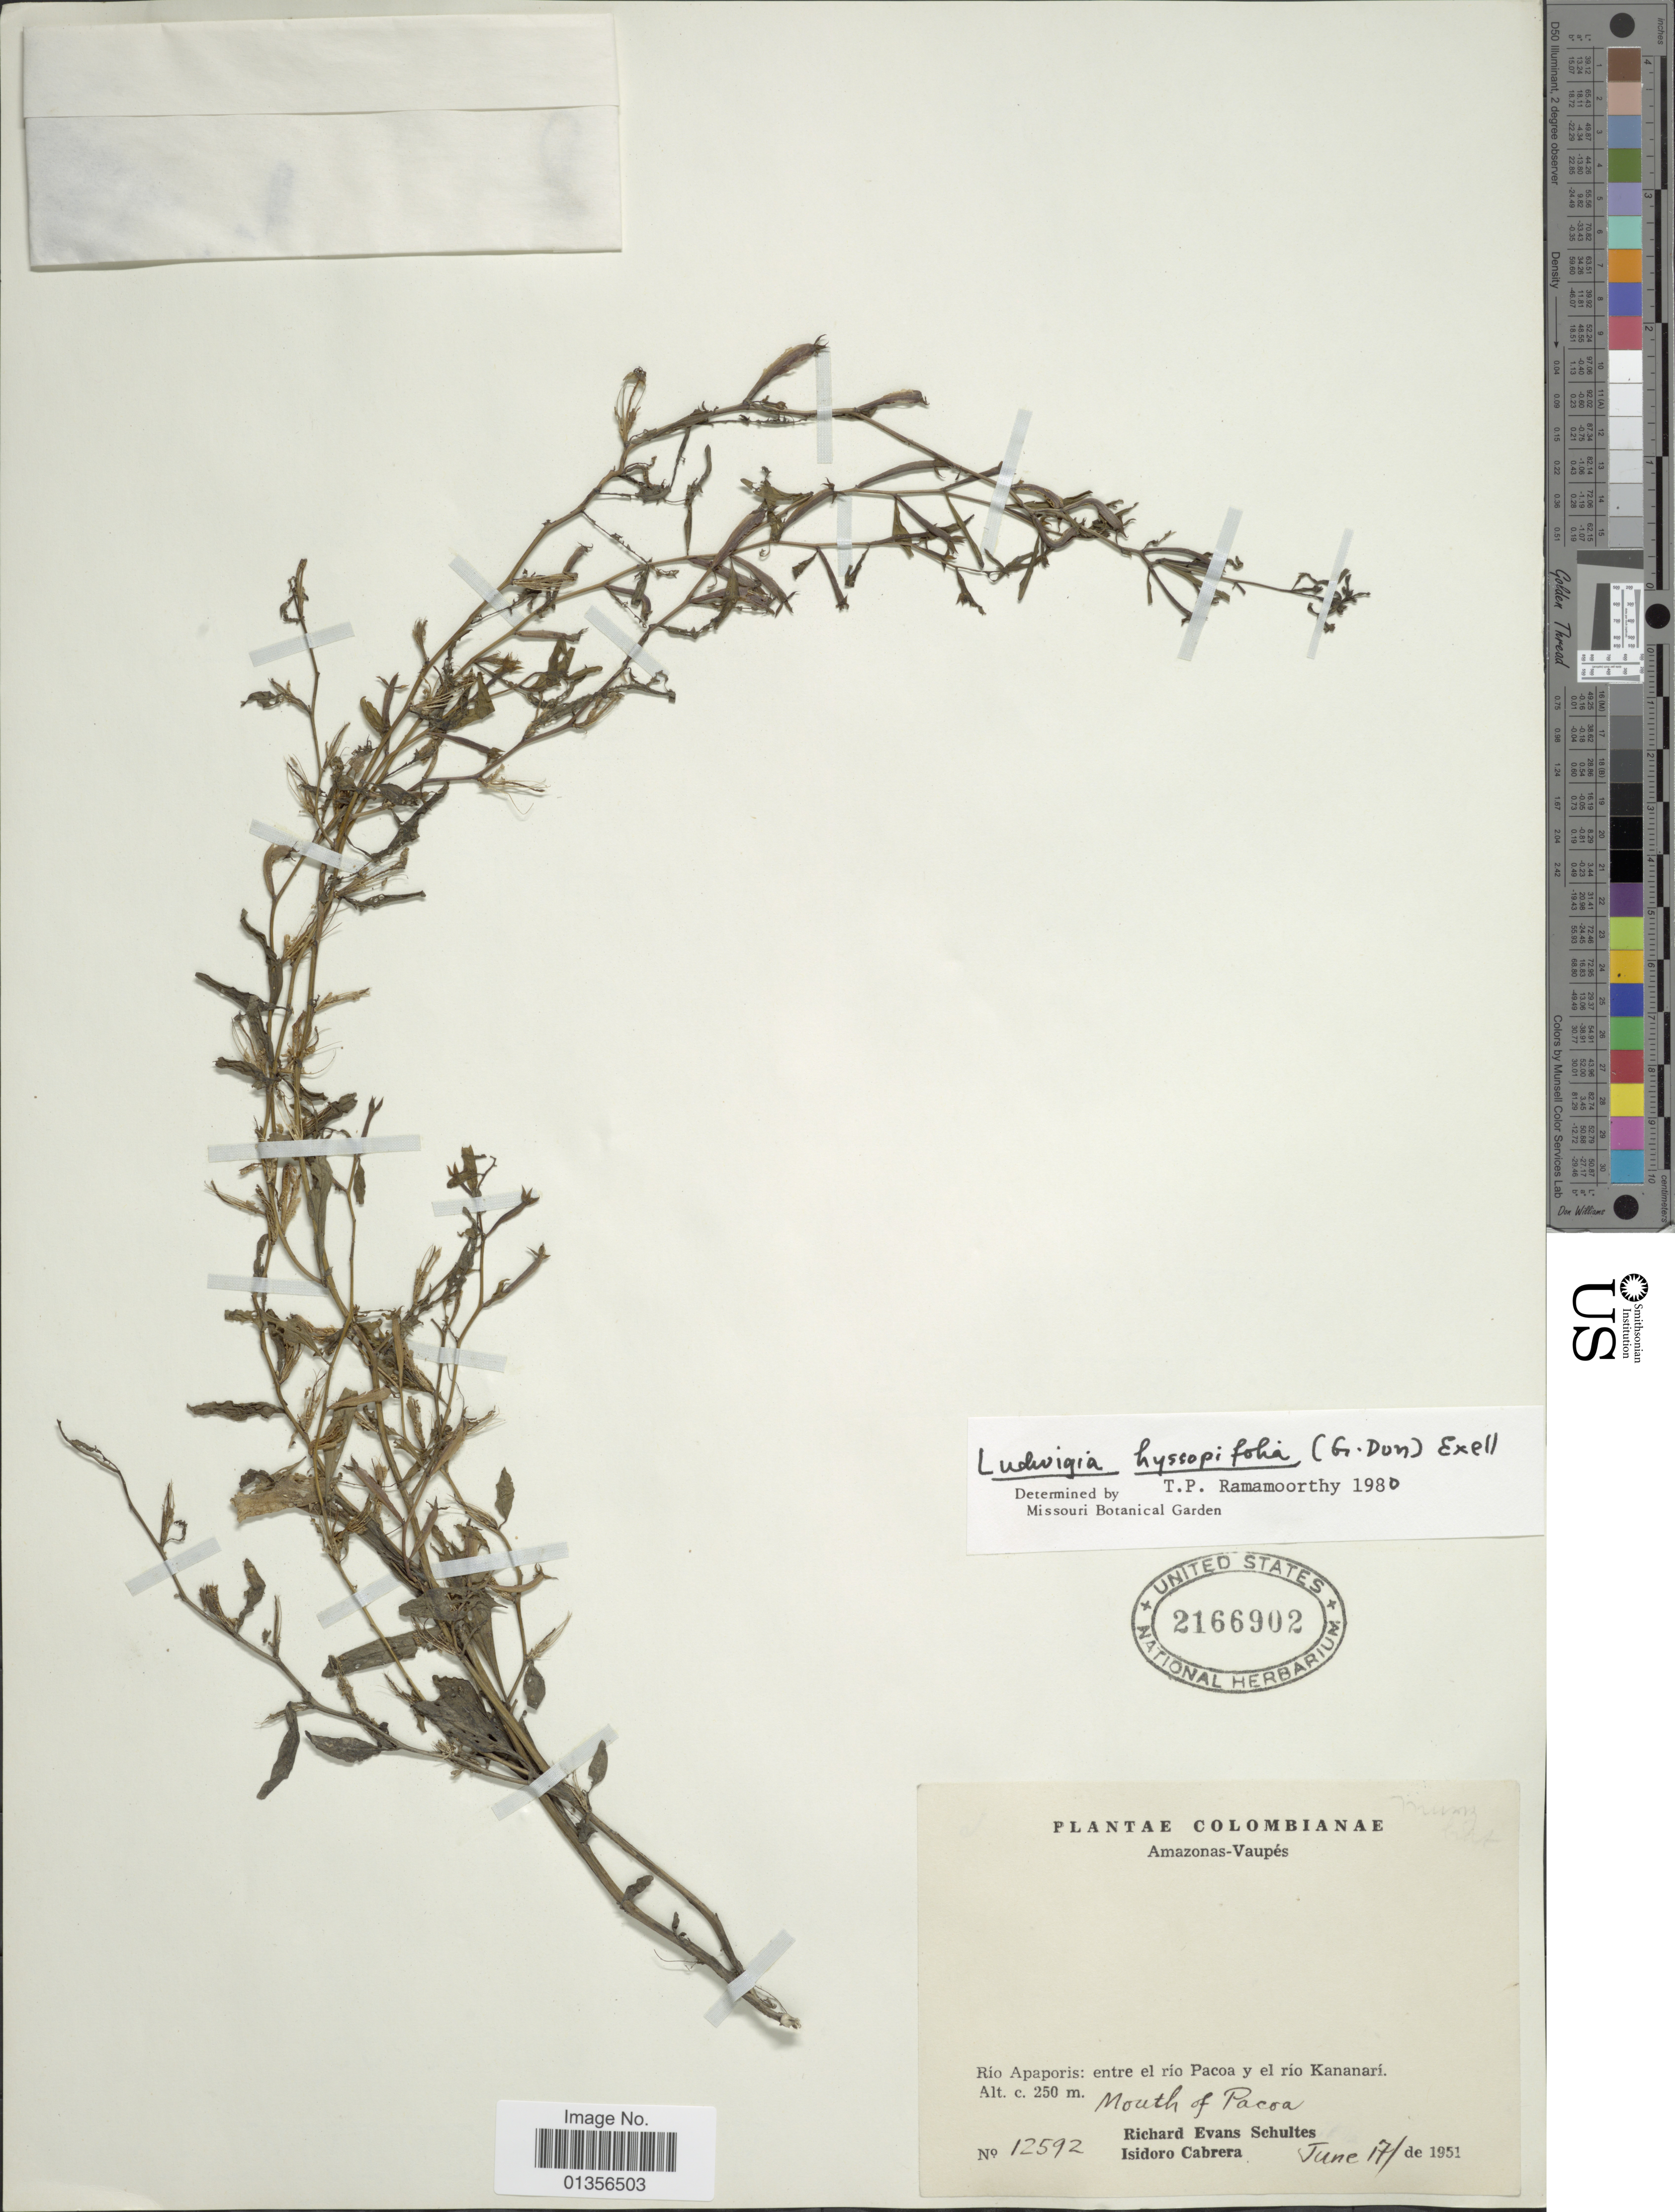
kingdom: Plantae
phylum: Tracheophyta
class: Magnoliopsida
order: Myrtales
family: Onagraceae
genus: Ludwigia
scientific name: Ludwigia hyssopifolia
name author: (G. Don) Exell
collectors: R. E. Schultes & I. Cabrera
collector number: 12592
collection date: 1951-06-17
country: Colombia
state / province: Vaupés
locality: Amazonas, Río Apaporis: entre el río Pacoa y el río Kananarí, Mouth of Pacoa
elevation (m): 250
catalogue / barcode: US 2166902